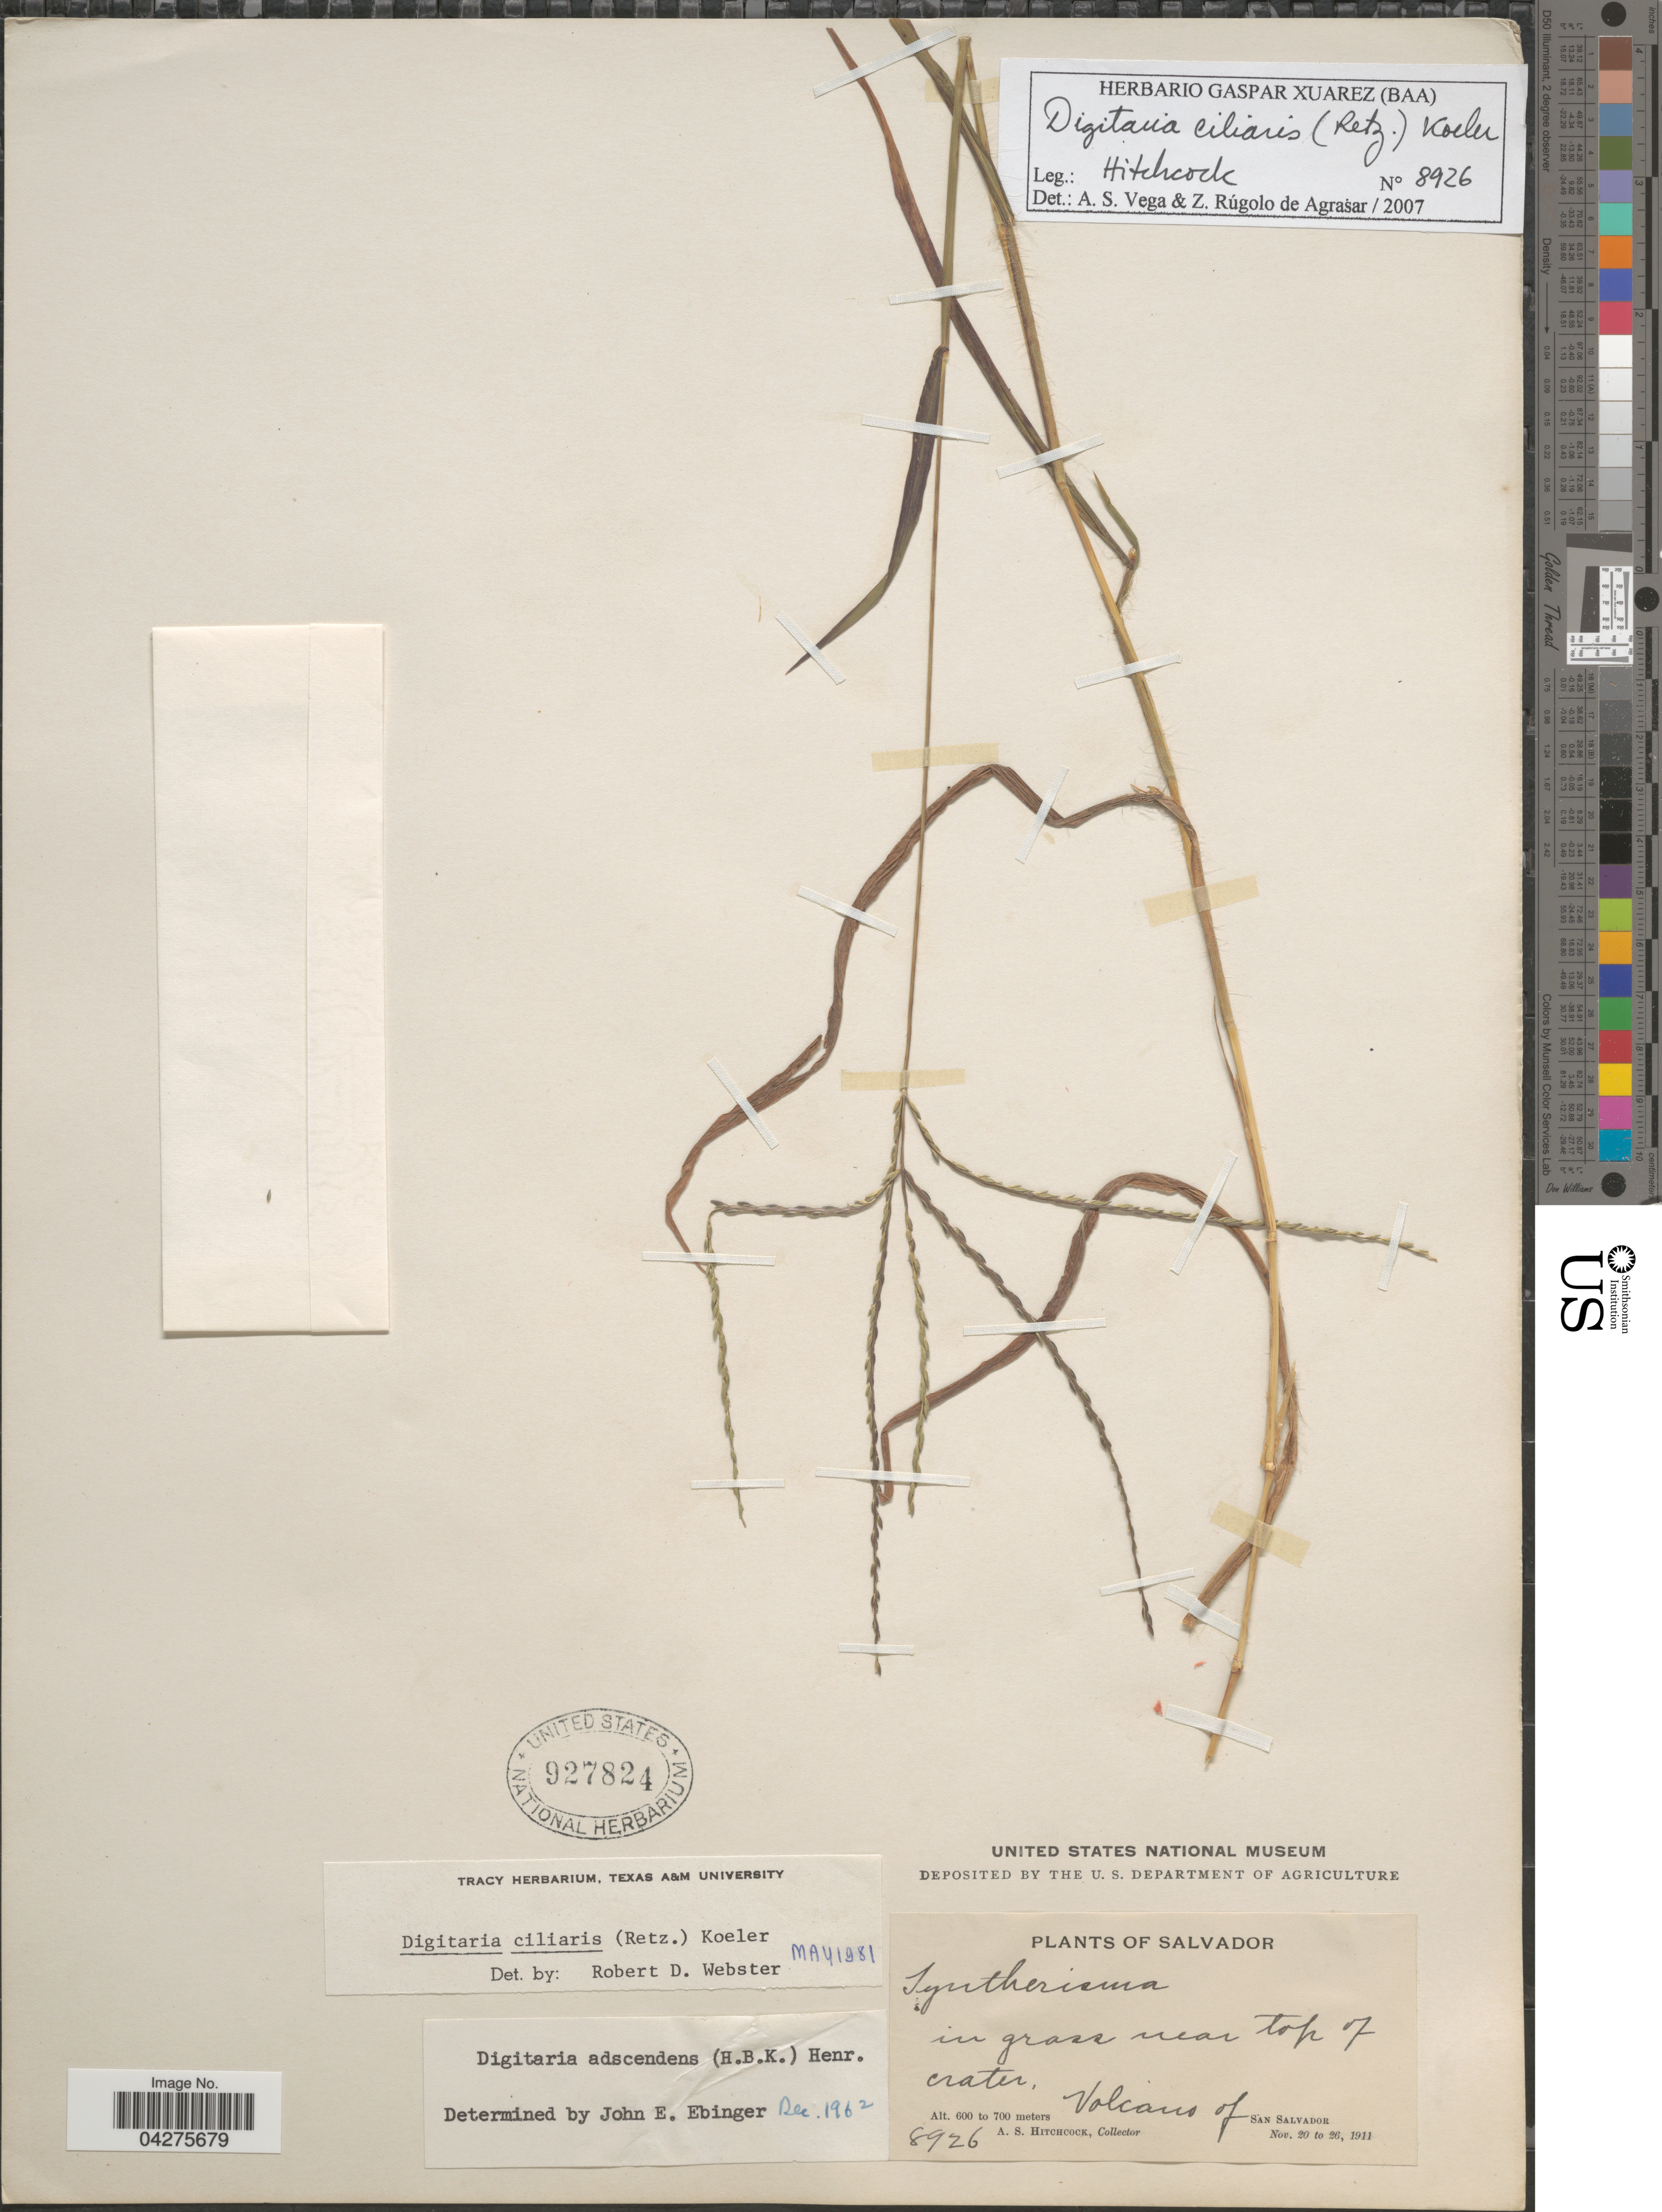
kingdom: Plantae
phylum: Tracheophyta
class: Liliopsida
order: Poales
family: Poaceae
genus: Digitaria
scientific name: Digitaria ciliaris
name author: (Retz.) Koeler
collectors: A. S. Hitchcock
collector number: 8926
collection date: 1911-11-20/1911-11-26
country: El Salvador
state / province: San Salvador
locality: In grass near top of crater. Volcano of San Salvador.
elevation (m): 600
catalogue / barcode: US 927824